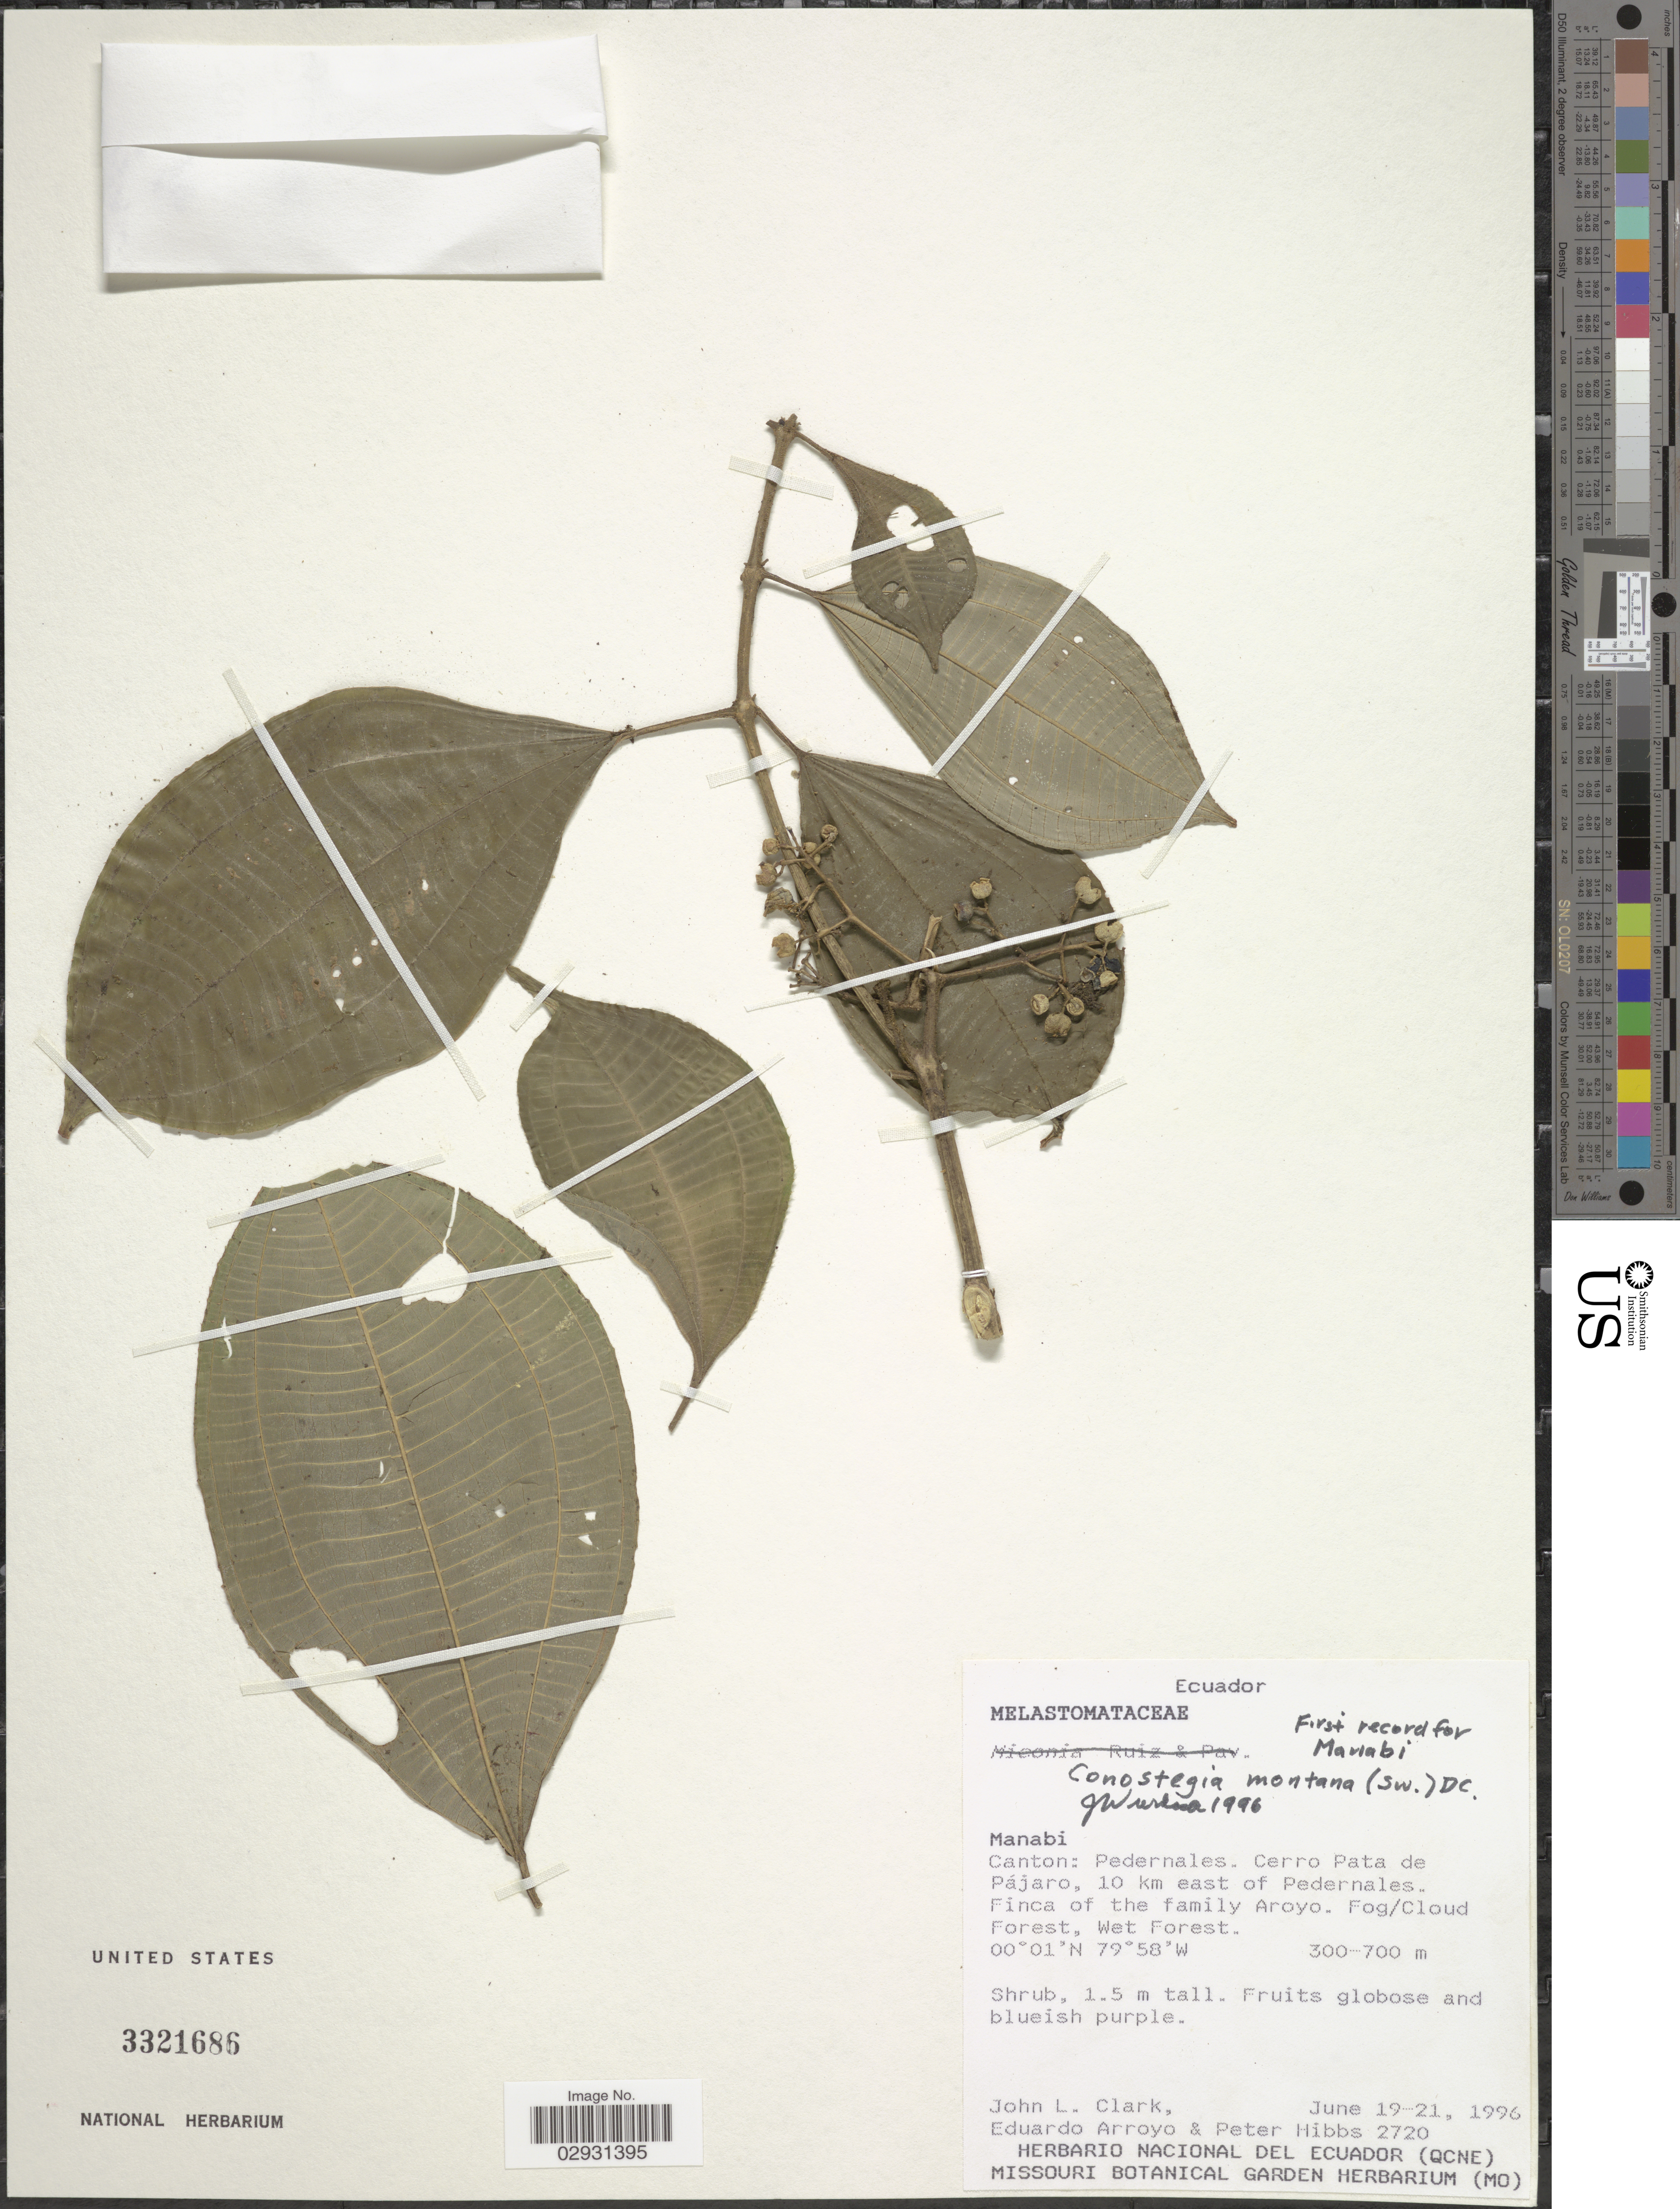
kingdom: Plantae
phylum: Tracheophyta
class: Magnoliopsida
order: Myrtales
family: Melastomataceae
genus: Conostegia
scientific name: Conostegia montana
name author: (Sw.) D. Don ex DC.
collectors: J. L. Clark, E. Arroyo & P. Hibbs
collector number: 2720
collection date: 1996-06-19/1996-06-21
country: Ecuador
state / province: Manabí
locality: Canton: Pedernales. Cerro Pata de Pájaro, 10 km east of Pedernales. Finca of the family Aroyo. Fog/Cloud Forest, Wet Forest.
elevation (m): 300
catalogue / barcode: US 3321686